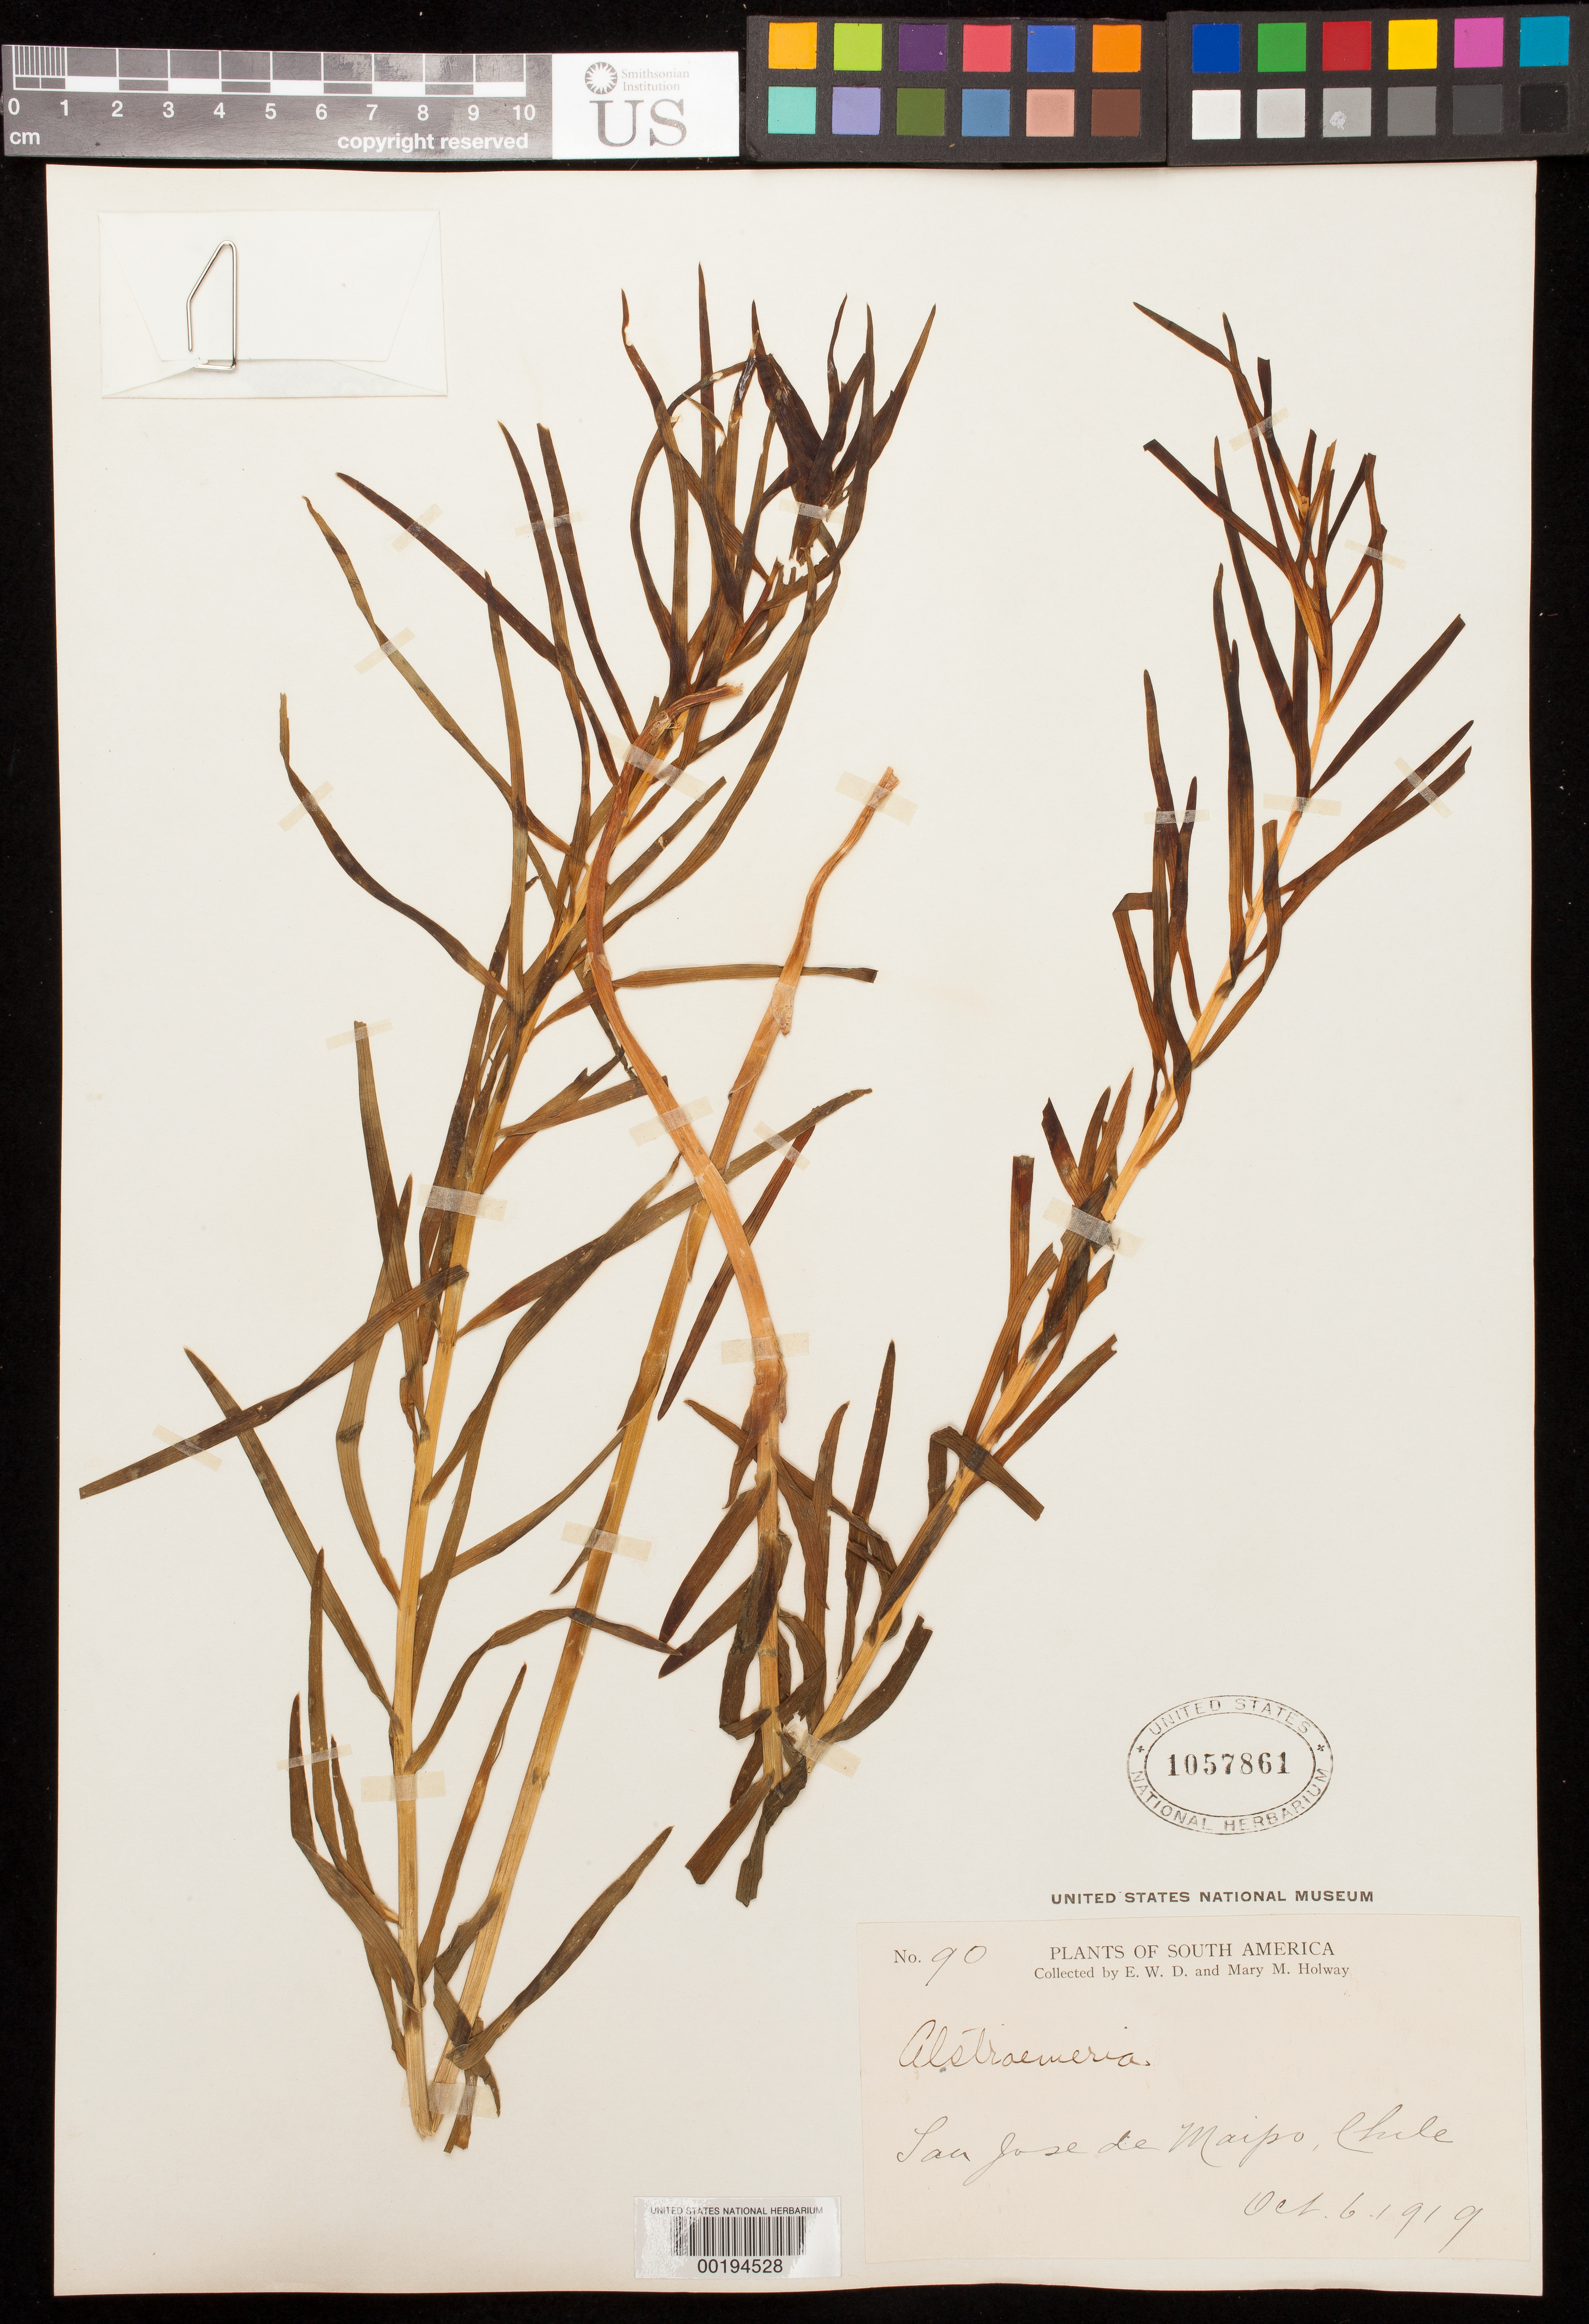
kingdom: Plantae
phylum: Tracheophyta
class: Liliopsida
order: Liliales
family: Alstroemeriaceae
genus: Alstroemeria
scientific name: Alstroemeria sp.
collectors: E. W. D. Holway & M. M. Holway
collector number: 90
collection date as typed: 06 Oct 1919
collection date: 1919-10-06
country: Chile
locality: San jose de maipo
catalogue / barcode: US 1057861